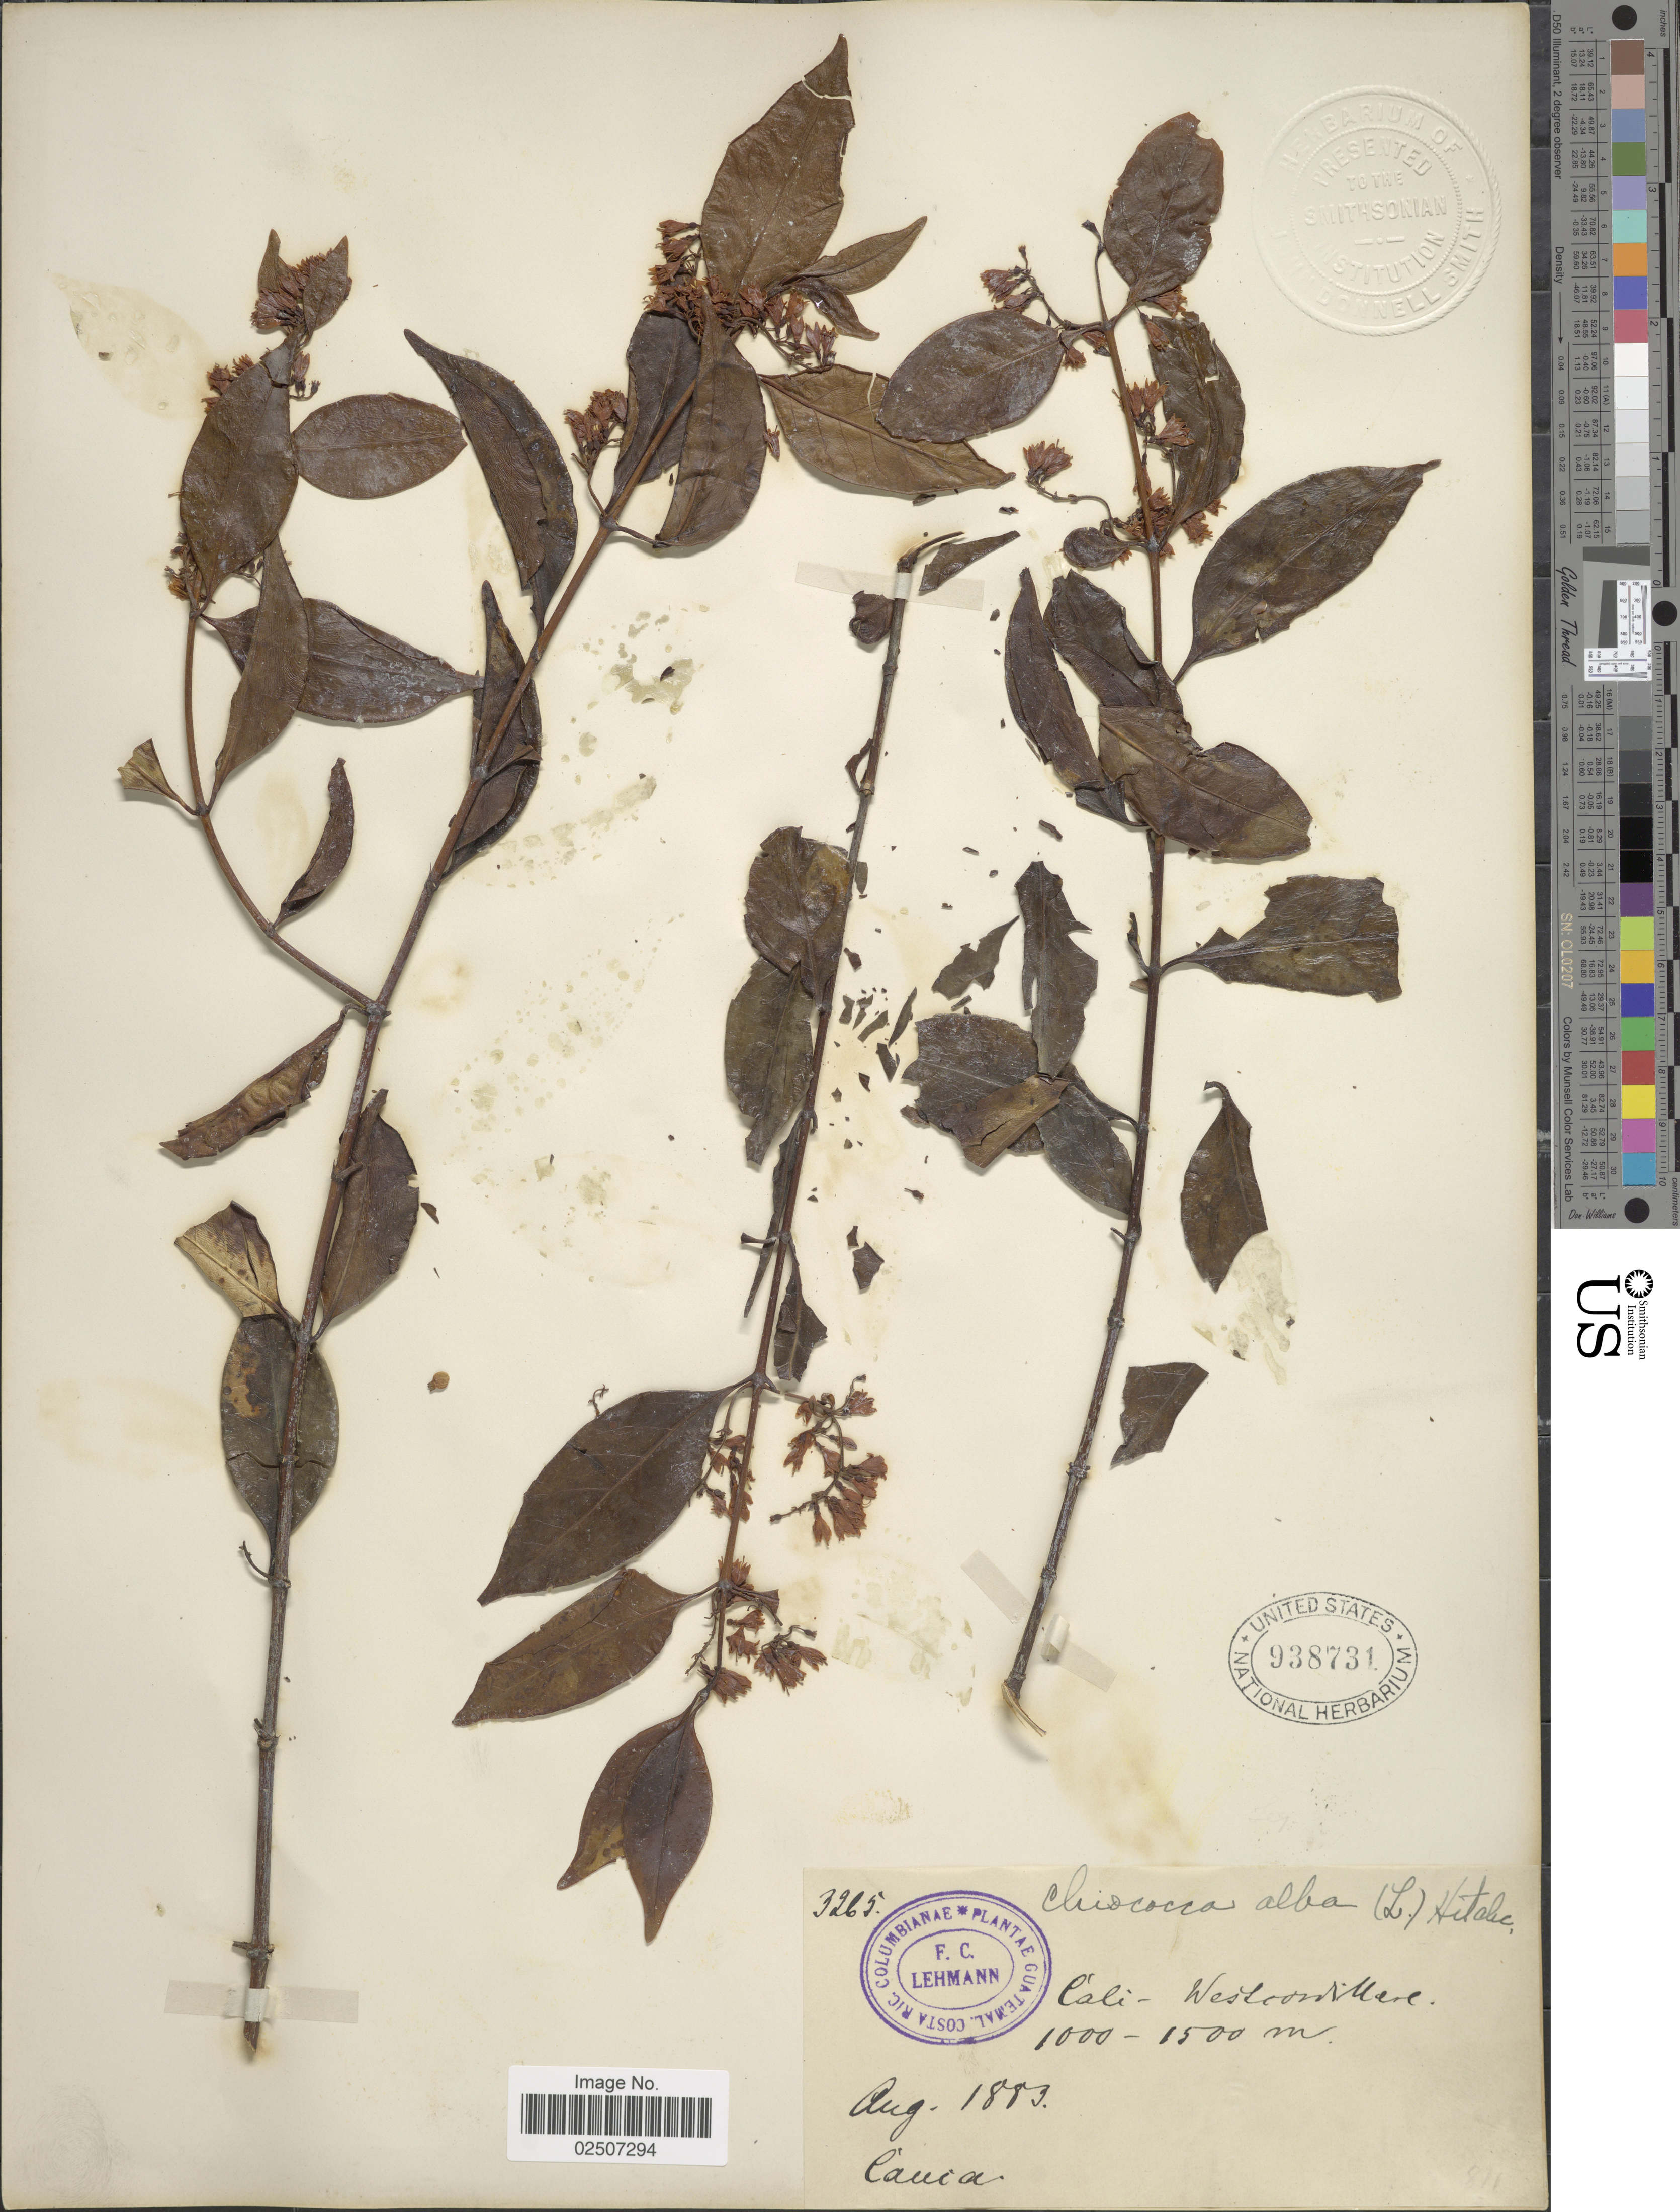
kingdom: Plantae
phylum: Tracheophyta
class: Magnoliopsida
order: Gentianales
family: Rubiaceae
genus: Chiococca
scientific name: Chiococca alba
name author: (L.) Hitchc.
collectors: F. C. Lehmann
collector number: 3265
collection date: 1883-08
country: Colombia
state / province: Cauca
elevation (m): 1000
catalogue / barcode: US 938731